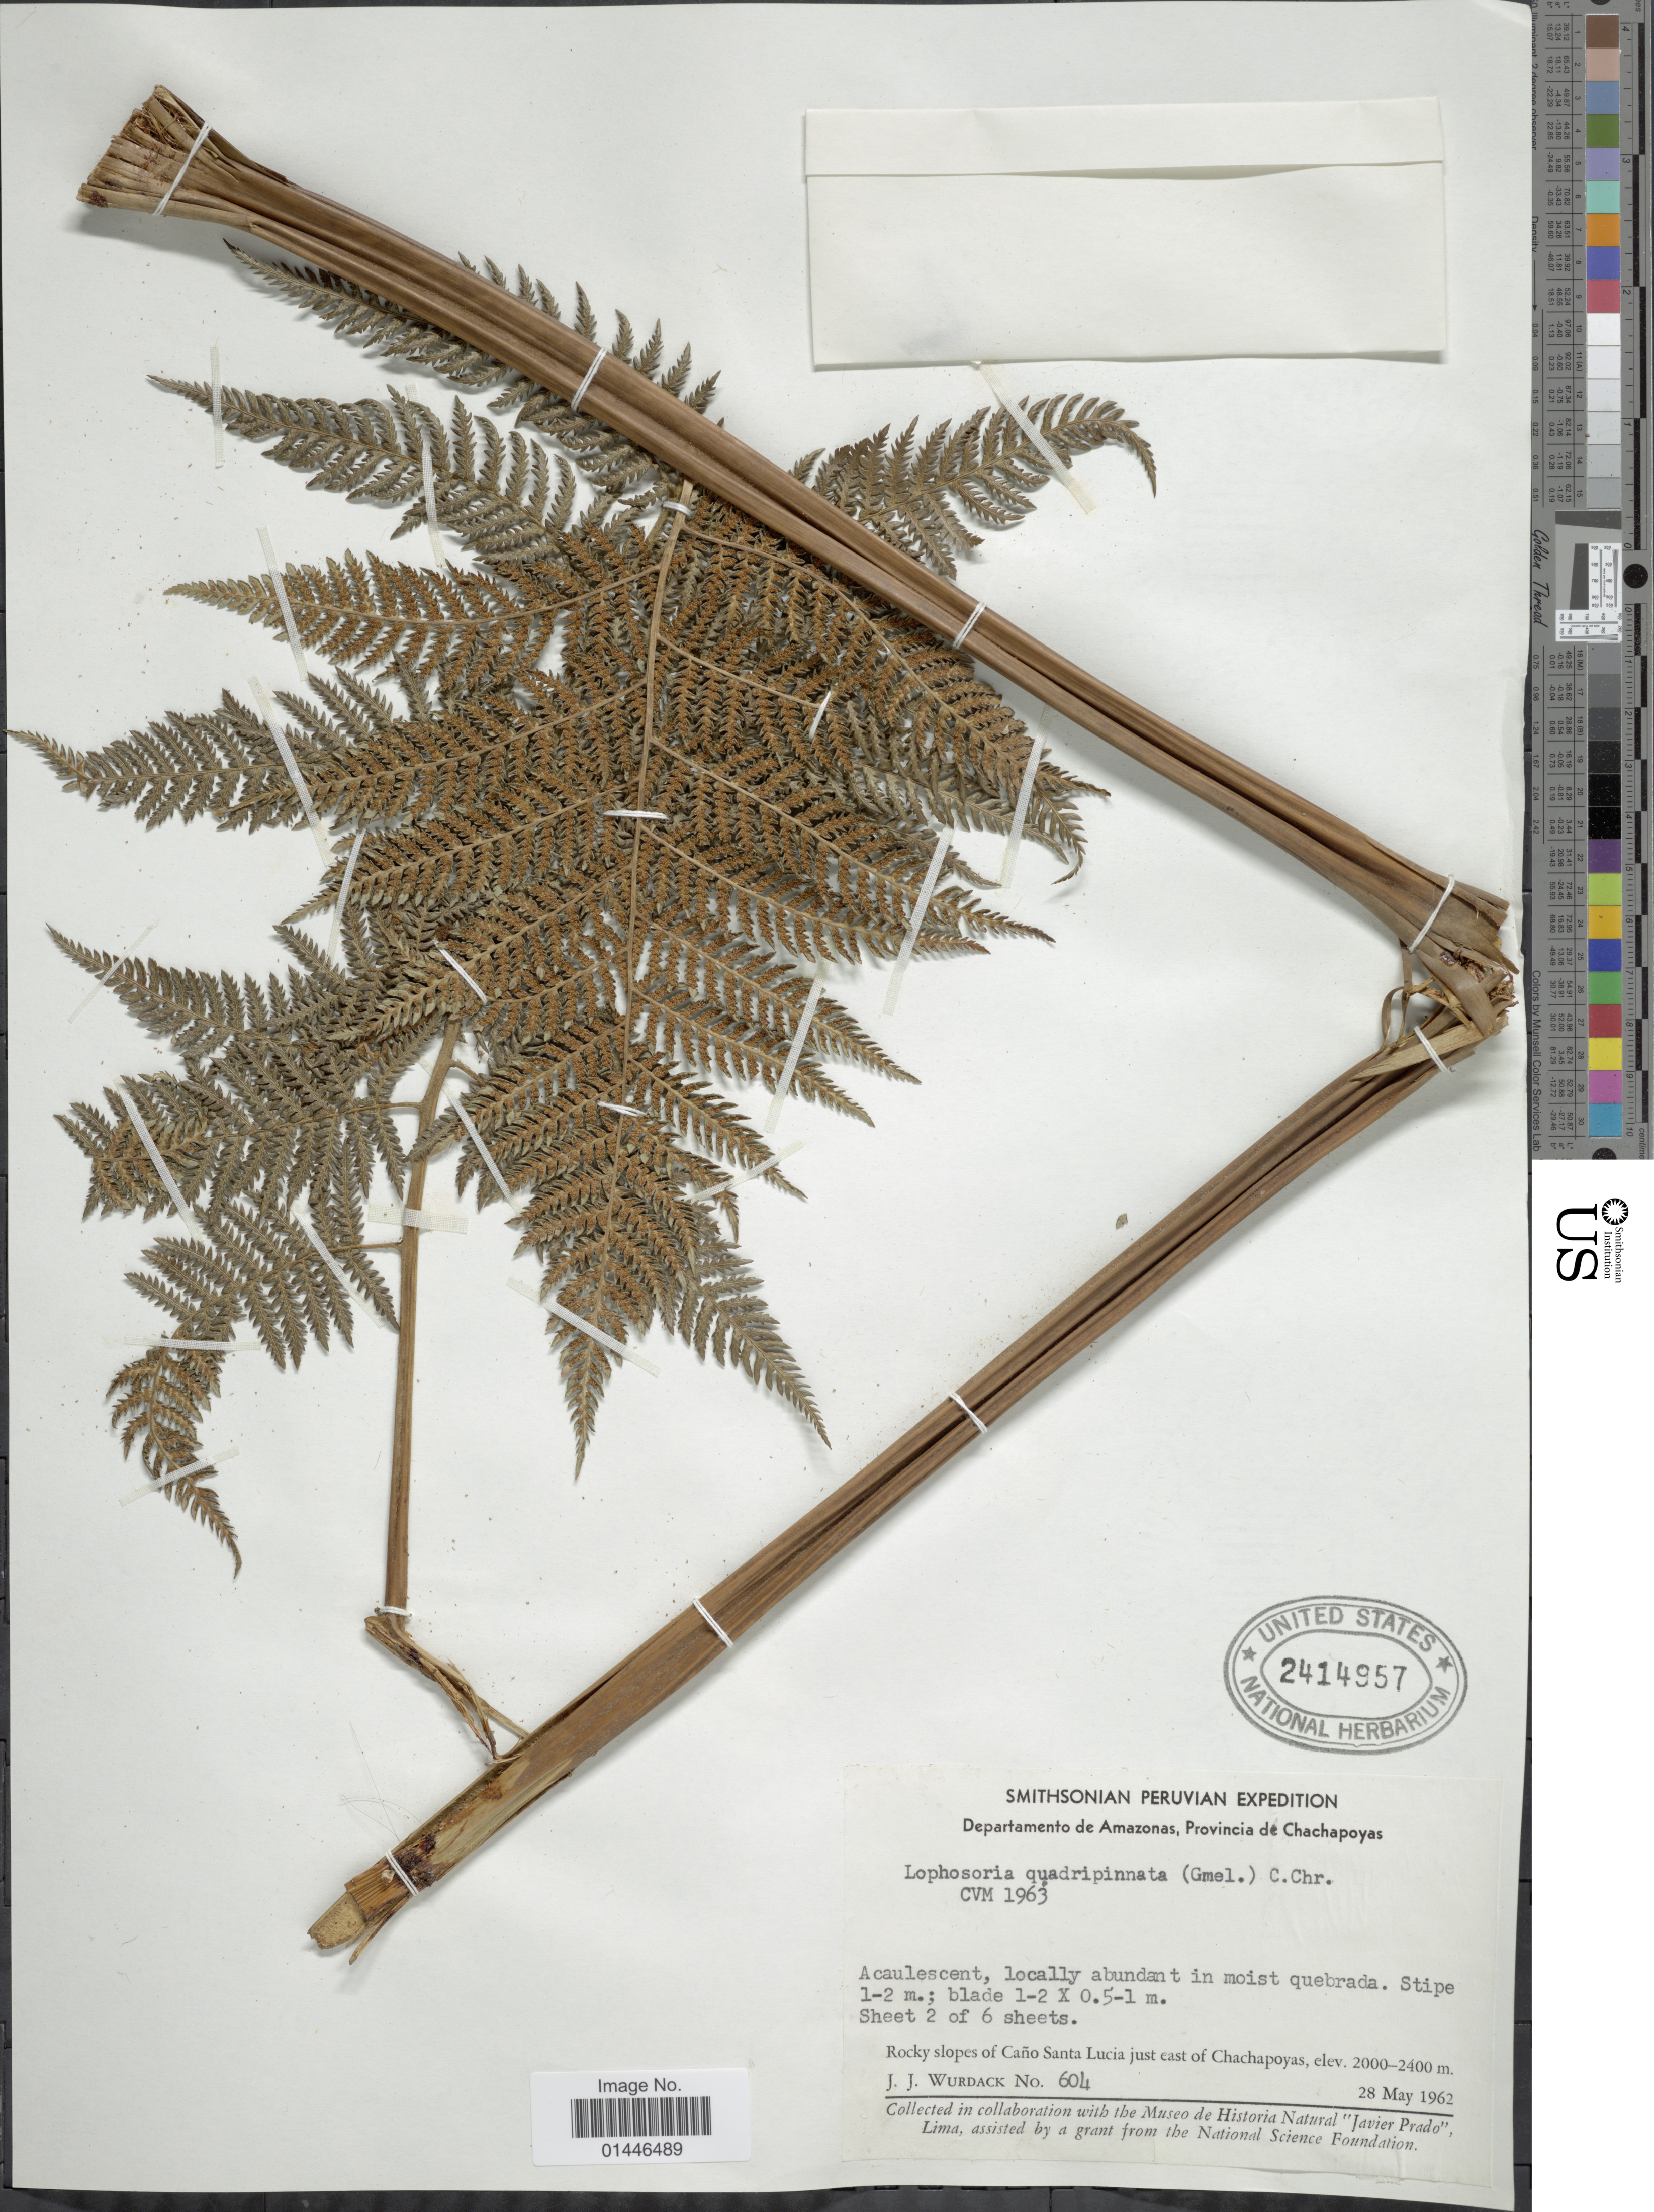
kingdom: Plantae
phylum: Tracheophyta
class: Polypodiopsida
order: Cyatheales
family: Dicksoniaceae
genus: Lophosoria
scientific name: Lophosoria quadripinnata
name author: (J.F. Gmel.) C. Chr.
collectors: J. J. Wurdack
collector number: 604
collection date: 1962-05-28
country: Peru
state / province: Amazonas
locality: Provincia de Chachapoyas. Caño Santa Lucia just east of Chachapoyas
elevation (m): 2000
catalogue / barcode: US 2414957